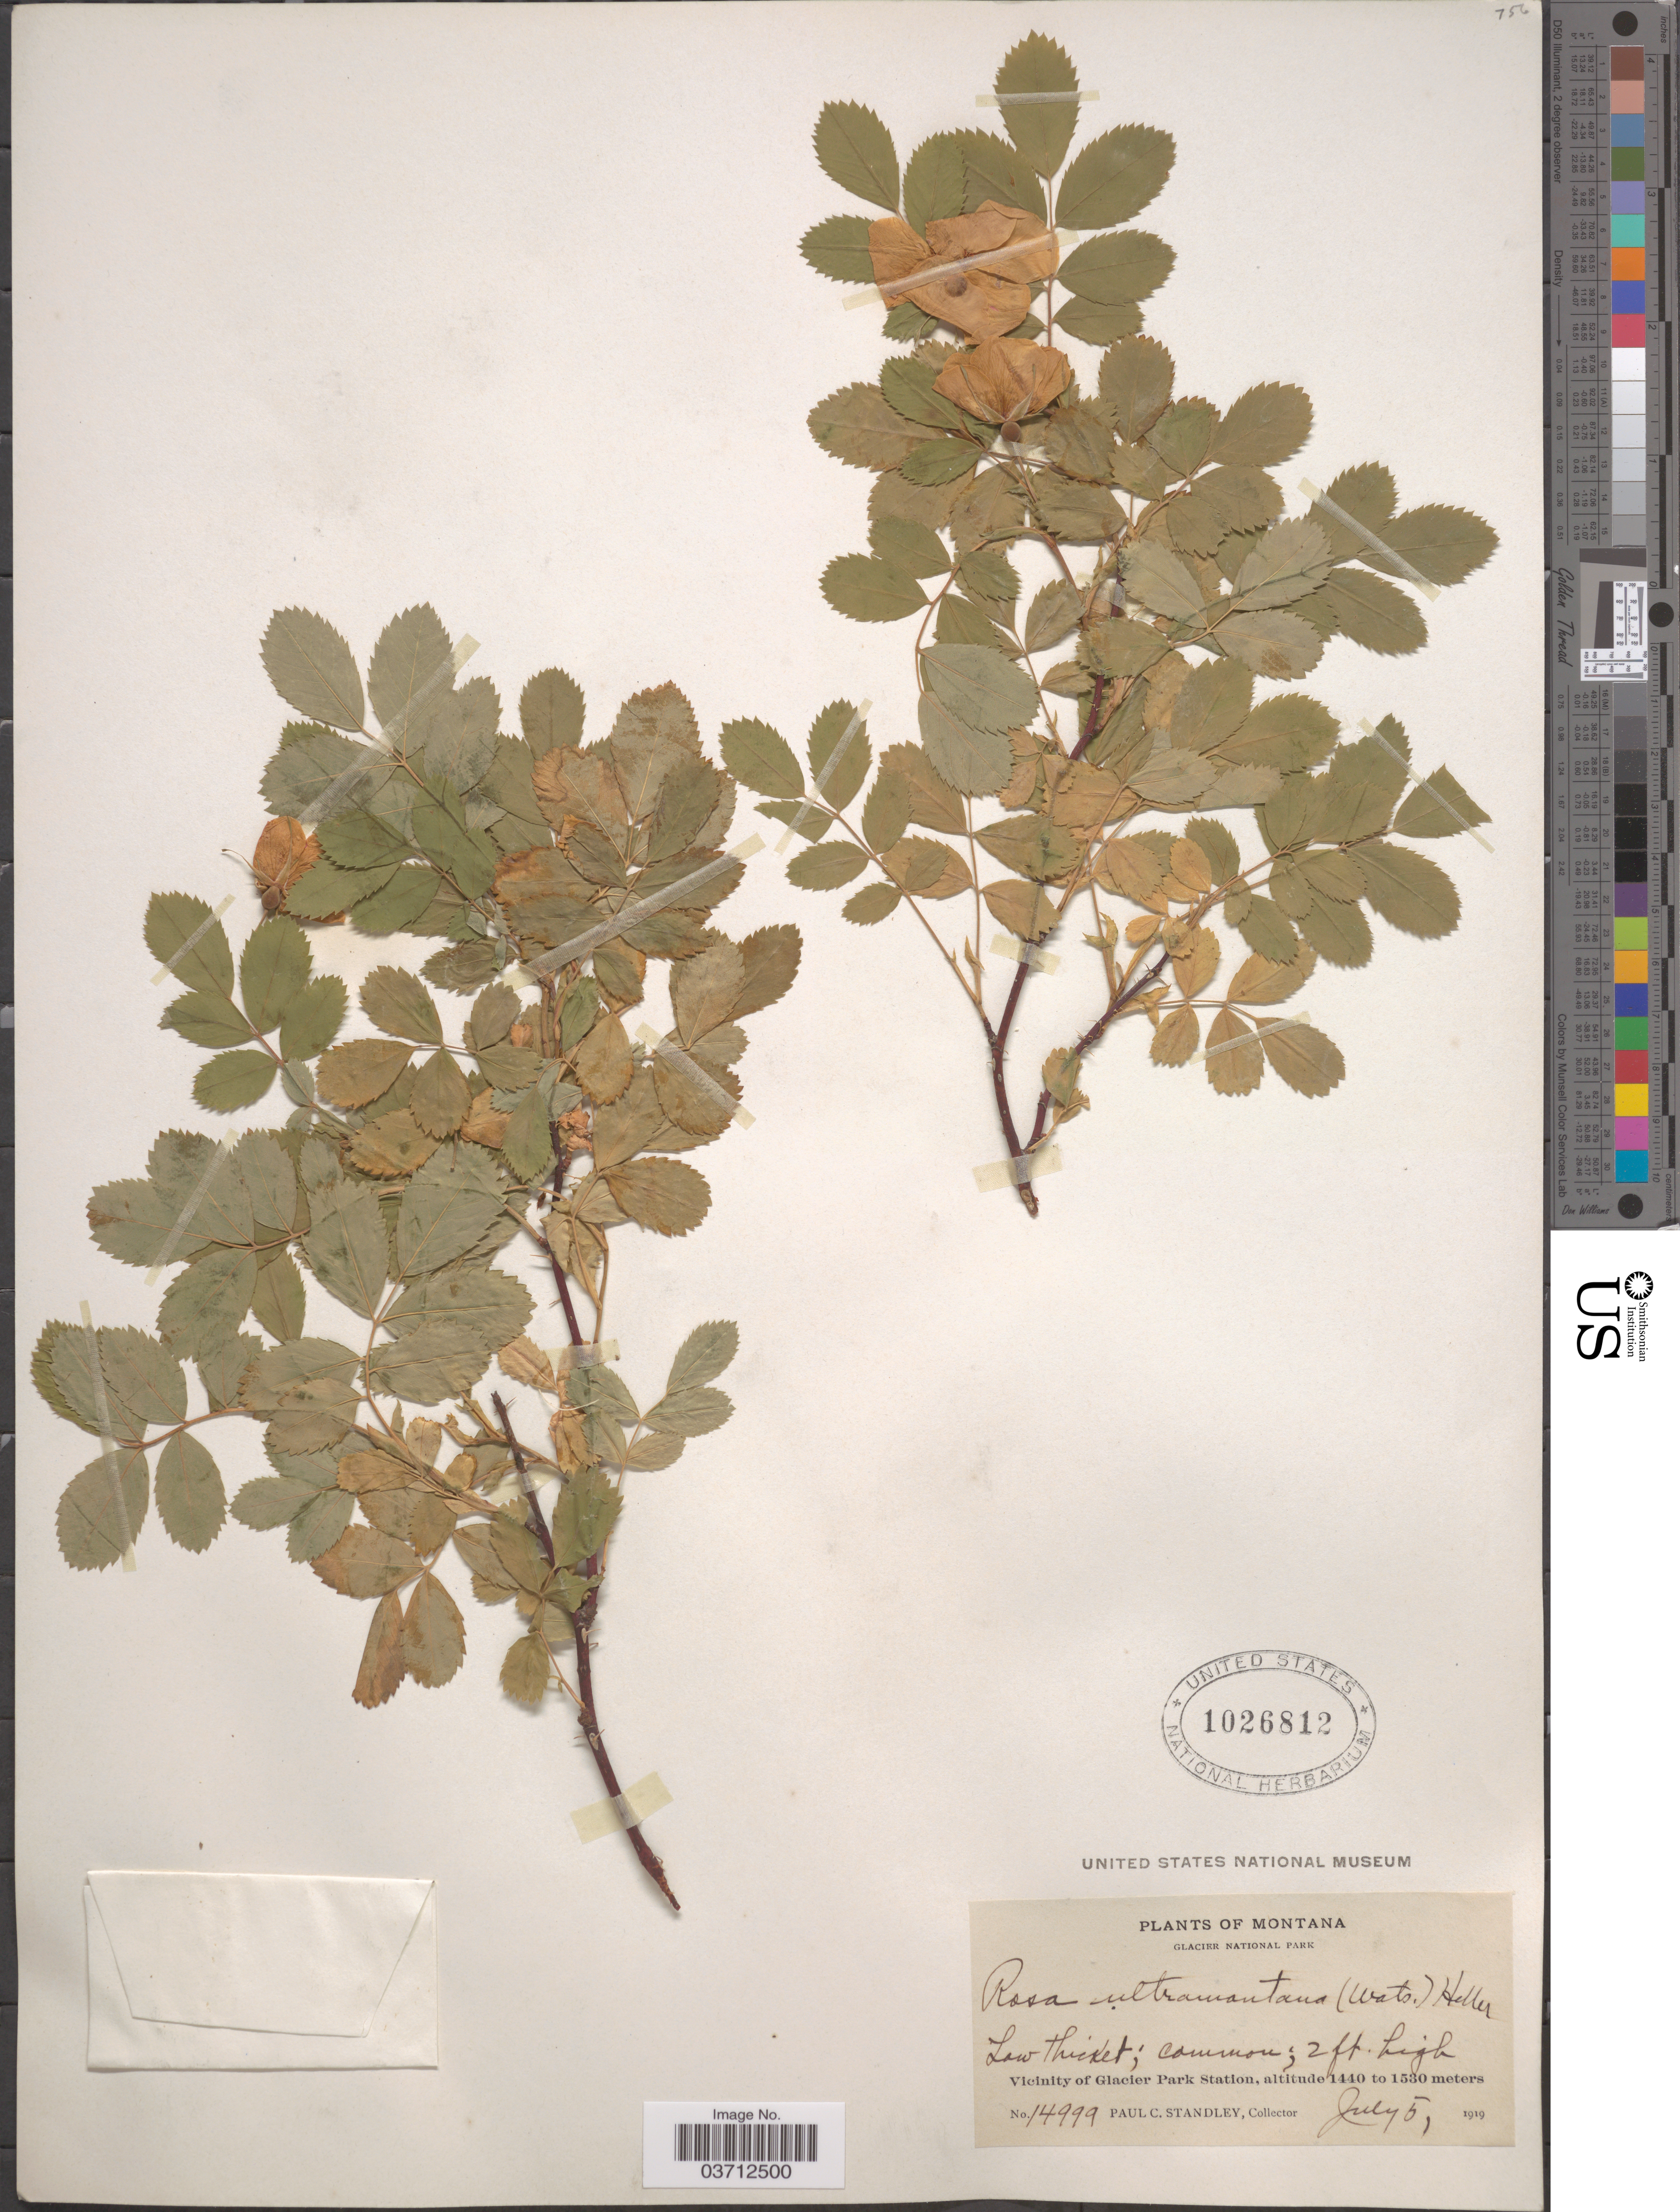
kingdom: Plantae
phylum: Tracheophyta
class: Magnoliopsida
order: Rosales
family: Rosaceae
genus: Rosa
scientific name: Rosa woodsii var. ultramontana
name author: Lindl.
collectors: P. C. Standley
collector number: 14999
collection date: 1919-07-05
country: United States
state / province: Montana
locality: Glacier National Park. Vicinity of Glacier Park Station.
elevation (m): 1440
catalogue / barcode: US 1026812